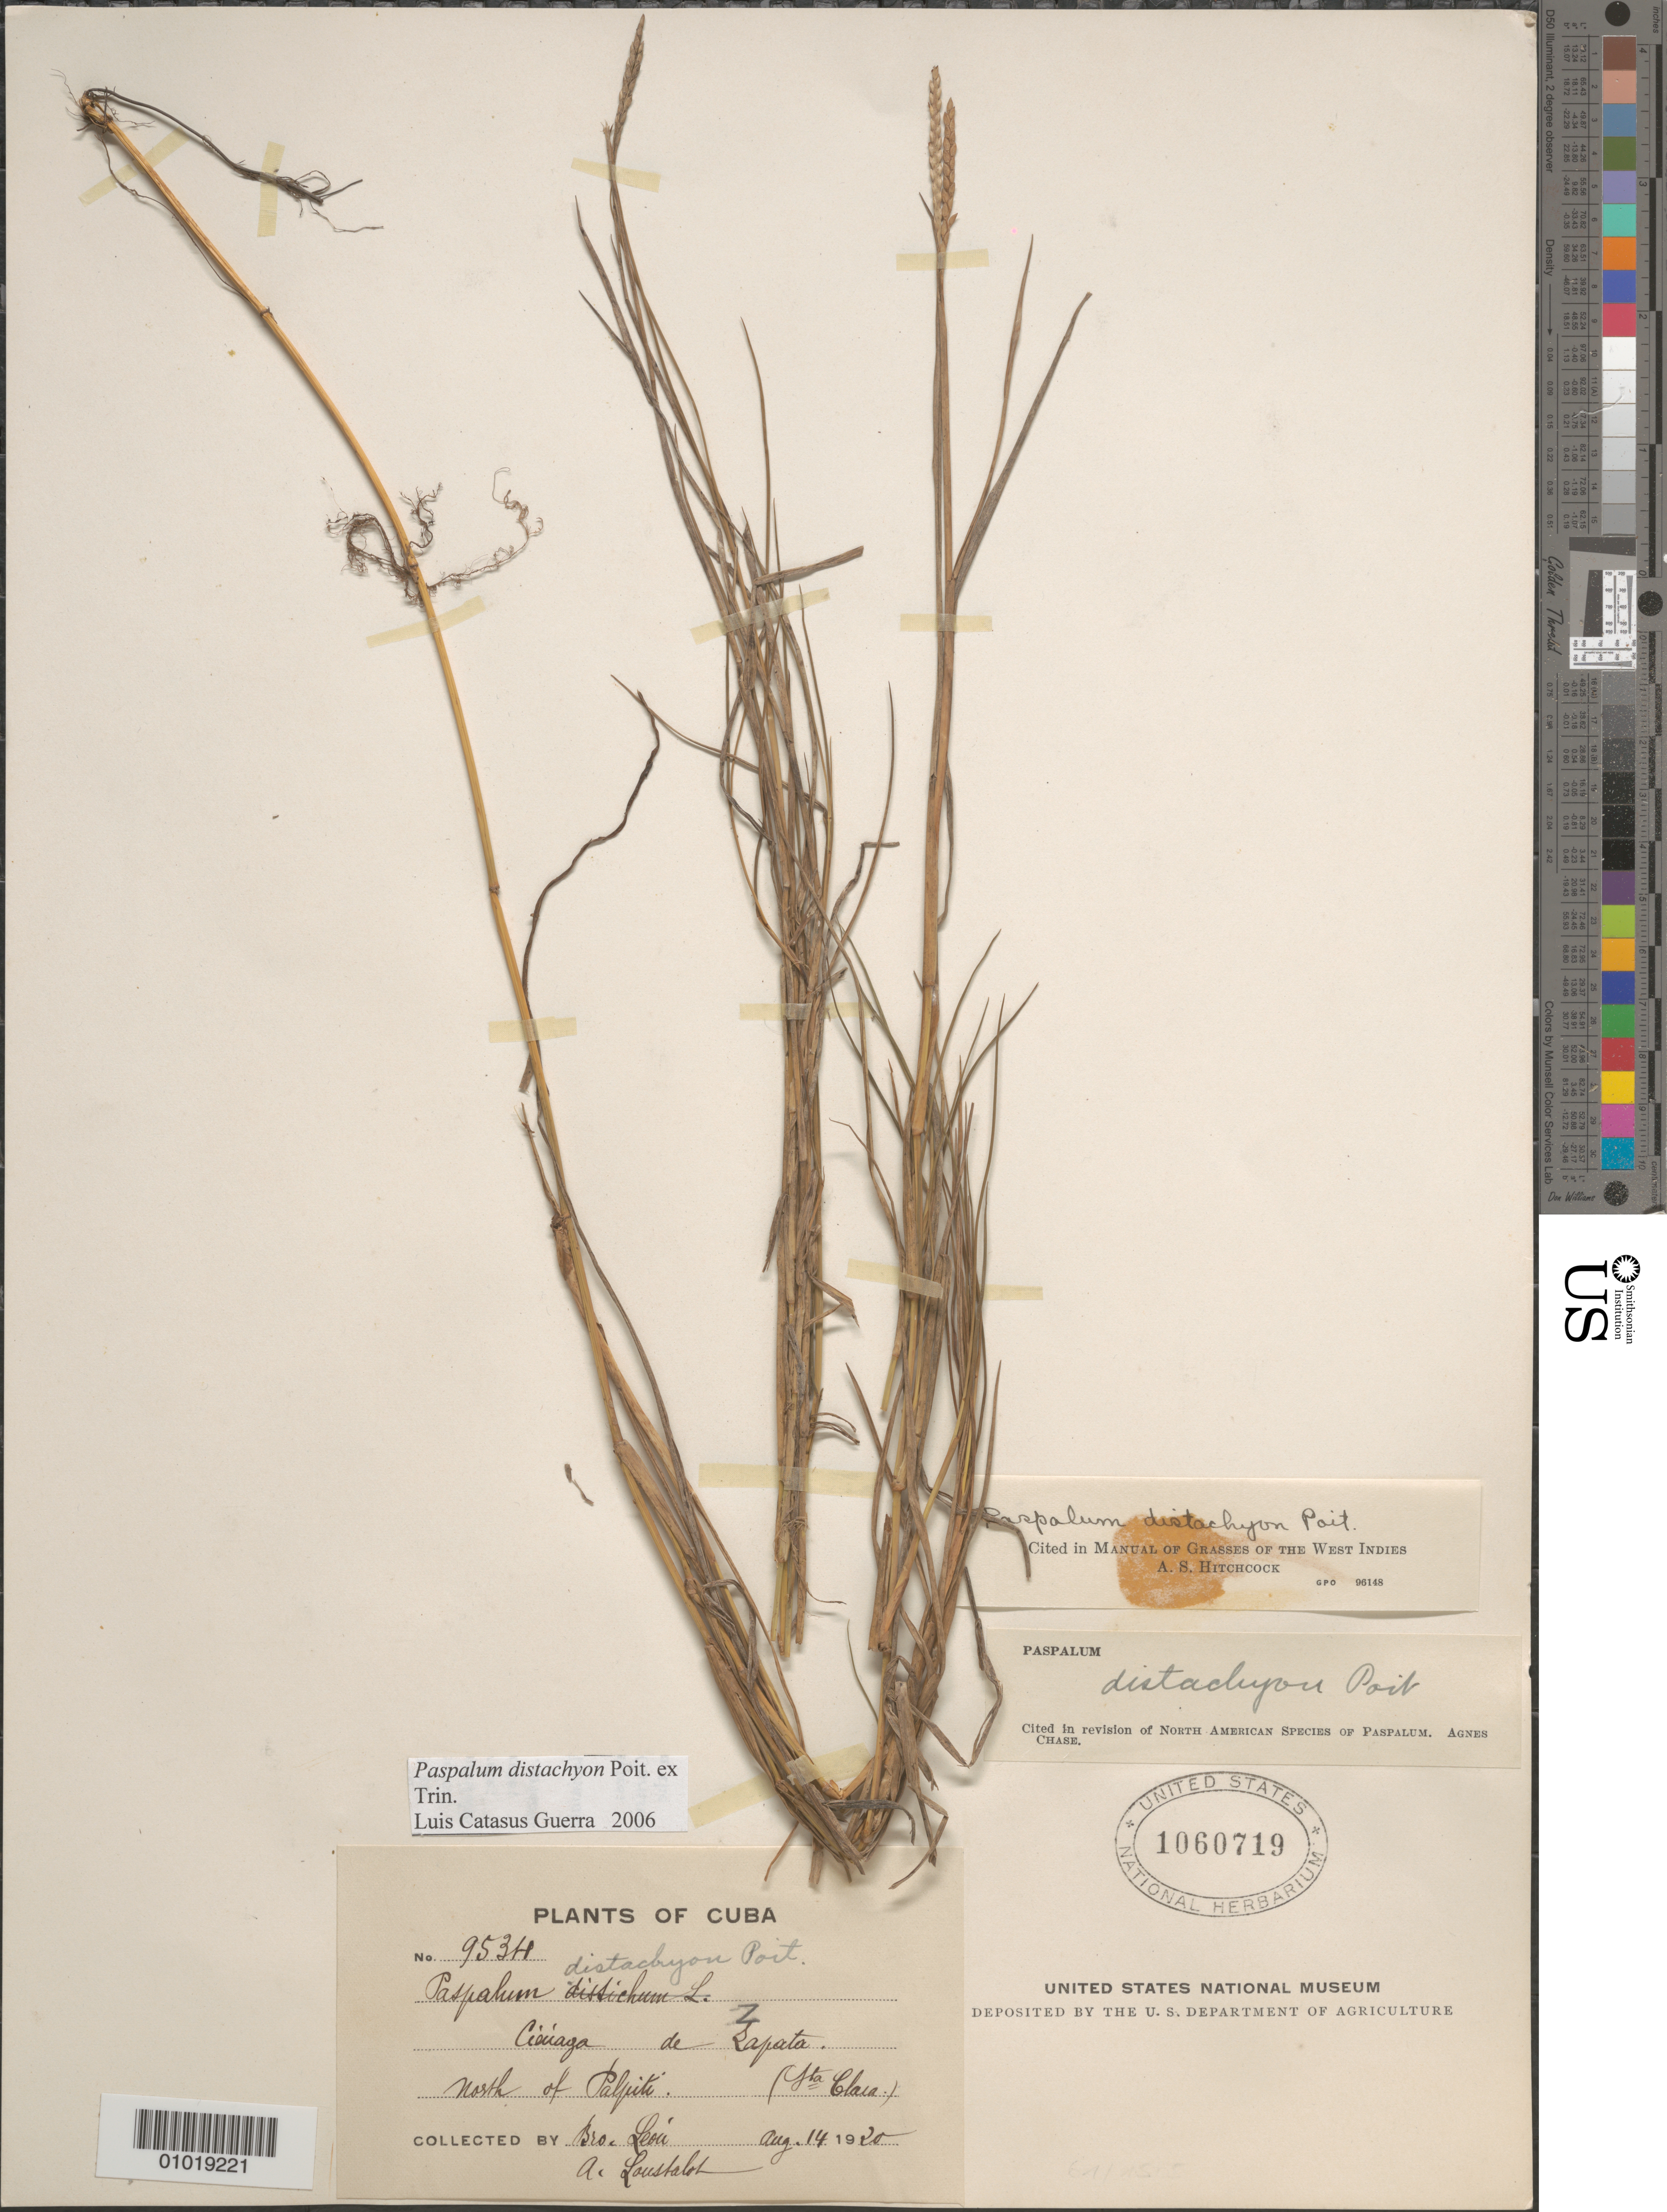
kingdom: Plantae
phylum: Tracheophyta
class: Liliopsida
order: Poales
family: Poaceae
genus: Paspalum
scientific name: Paspalum distachyon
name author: Poiteau ex Trin.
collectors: Bro. León & A. Loustalot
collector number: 9534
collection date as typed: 14 Aug 1920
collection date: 1920-08-14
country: Cuba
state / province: Matanzas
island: Cuba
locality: Cienaga de Zapata N of Palpite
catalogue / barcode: US 1060719